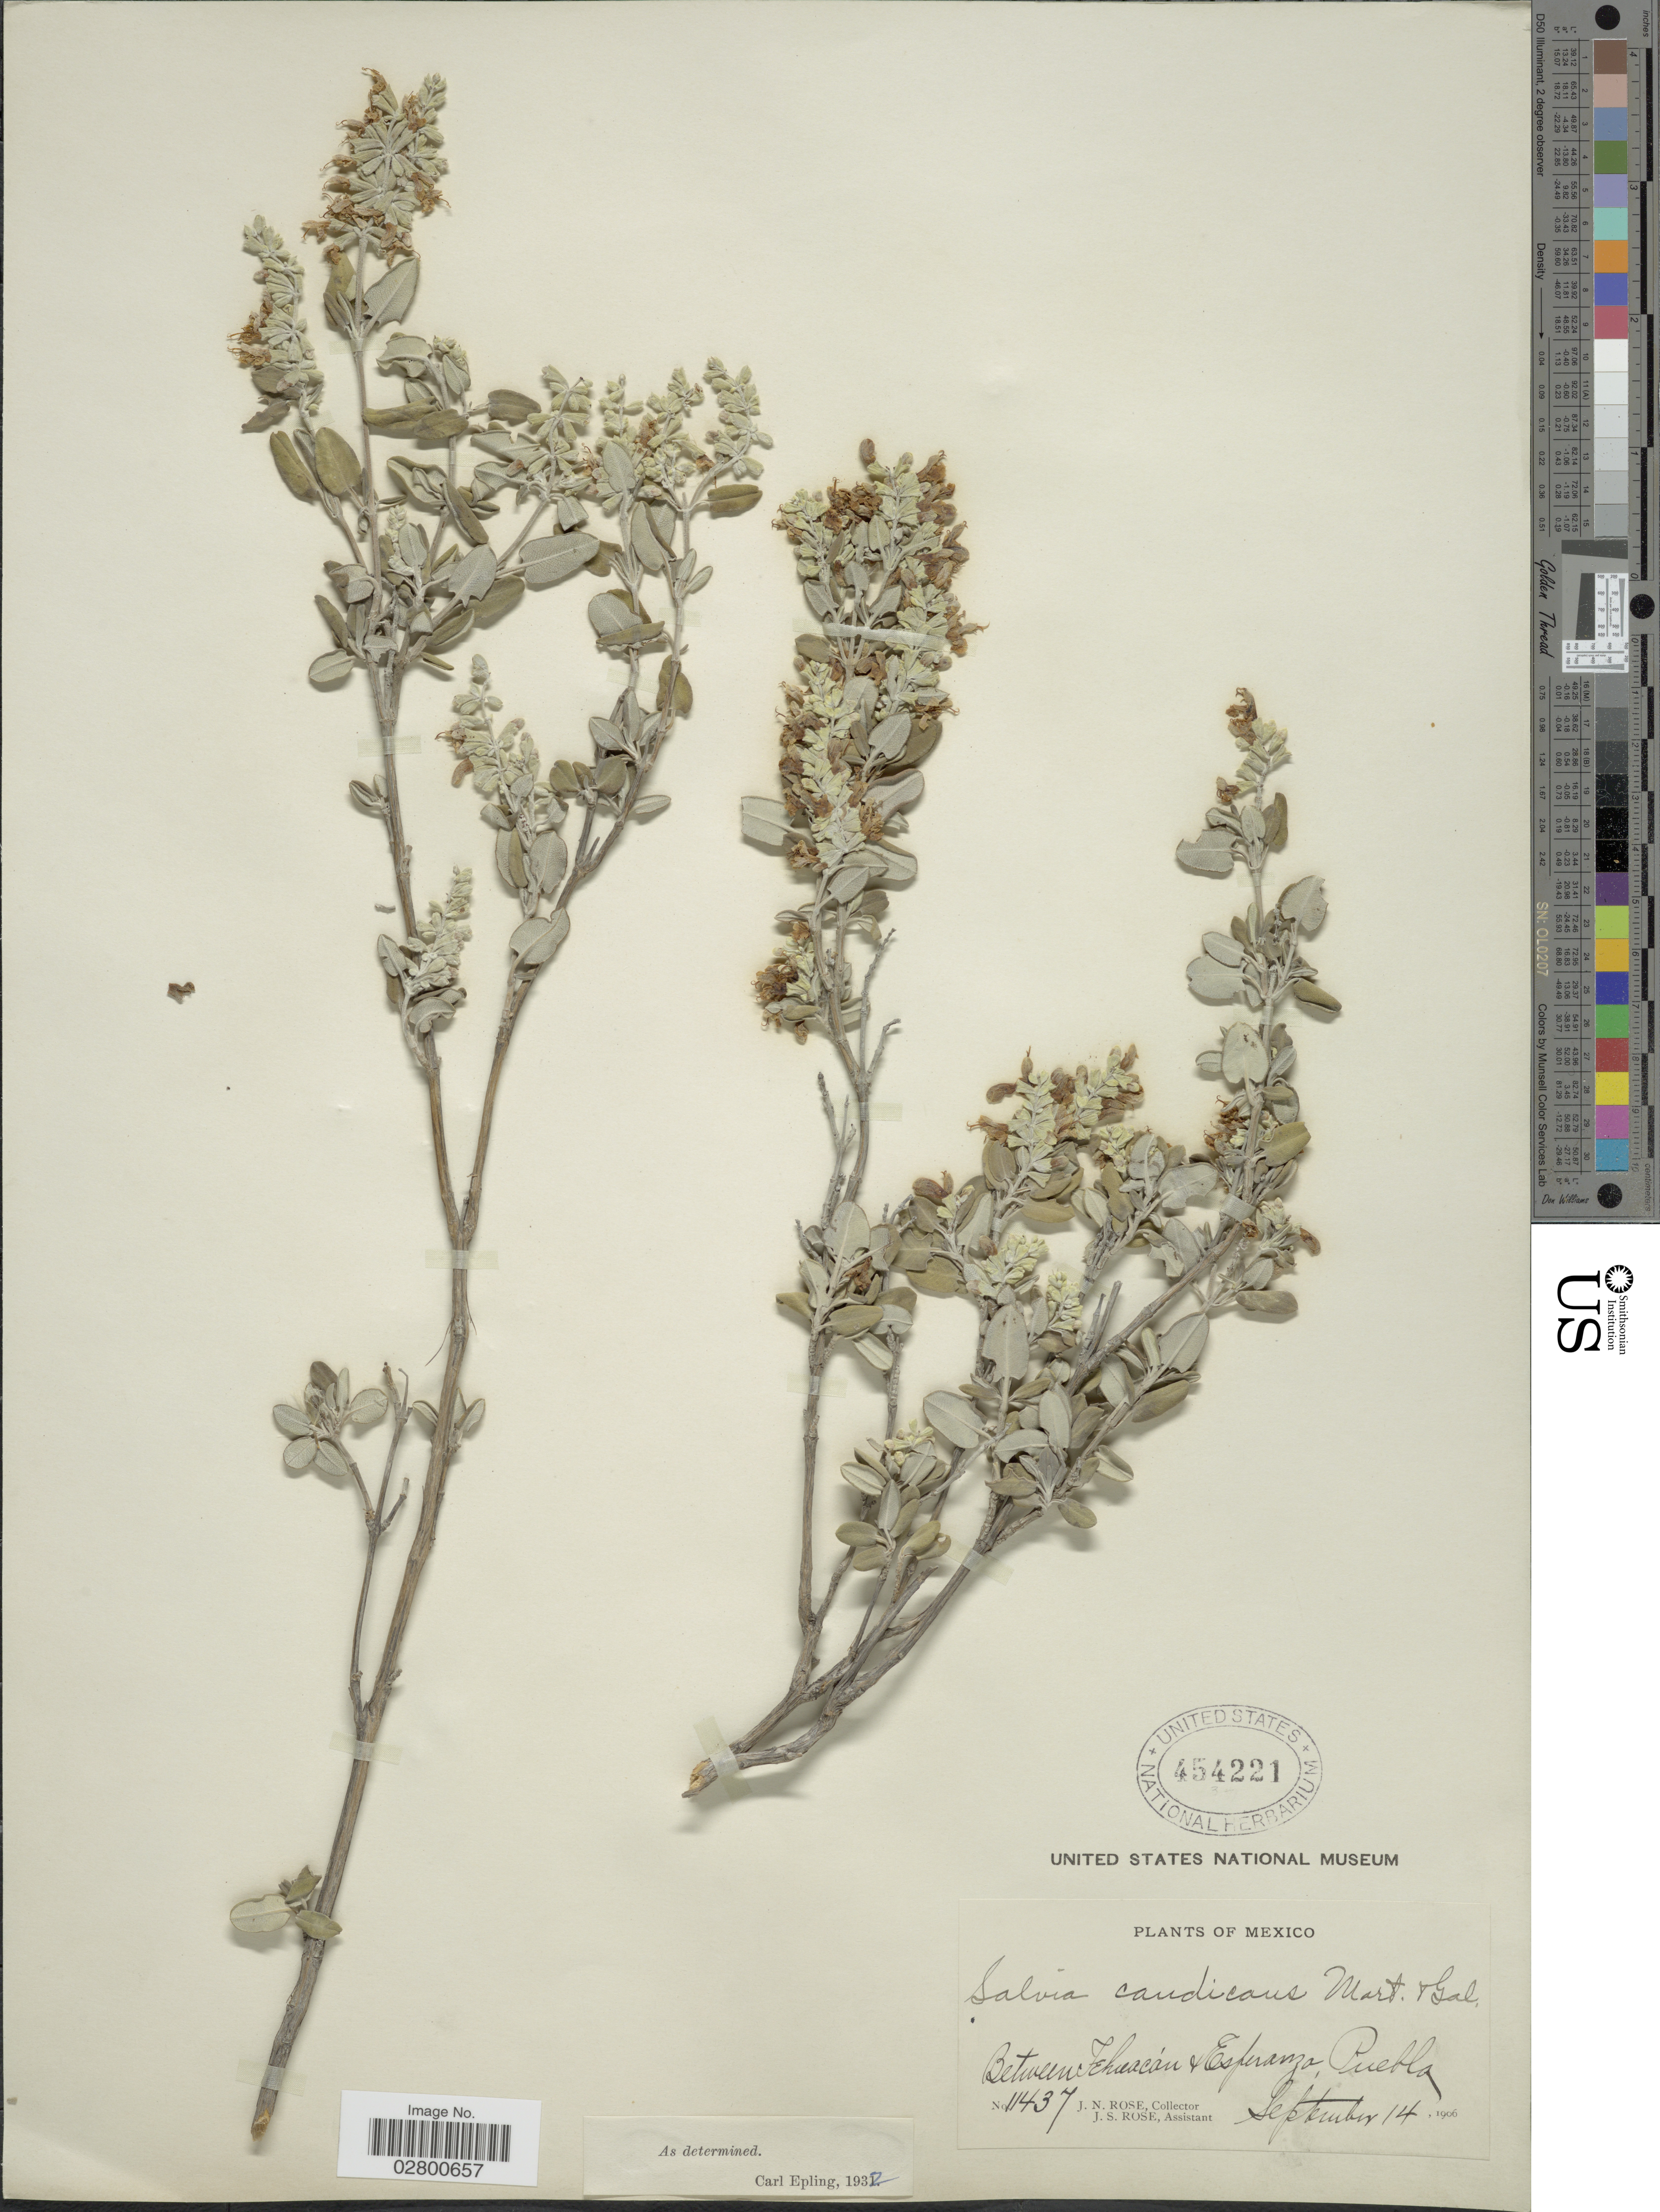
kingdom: Plantae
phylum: Tracheophyta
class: Magnoliopsida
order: Lamiales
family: Lamiaceae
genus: Salvia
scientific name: Salvia candicans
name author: M. Martens & Galeotti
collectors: J. N. Rose & J. S. Rose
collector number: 11437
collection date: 1906-09-14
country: Mexico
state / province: Puebla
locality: Between Tehuacán & Esperanza.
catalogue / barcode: US 454221